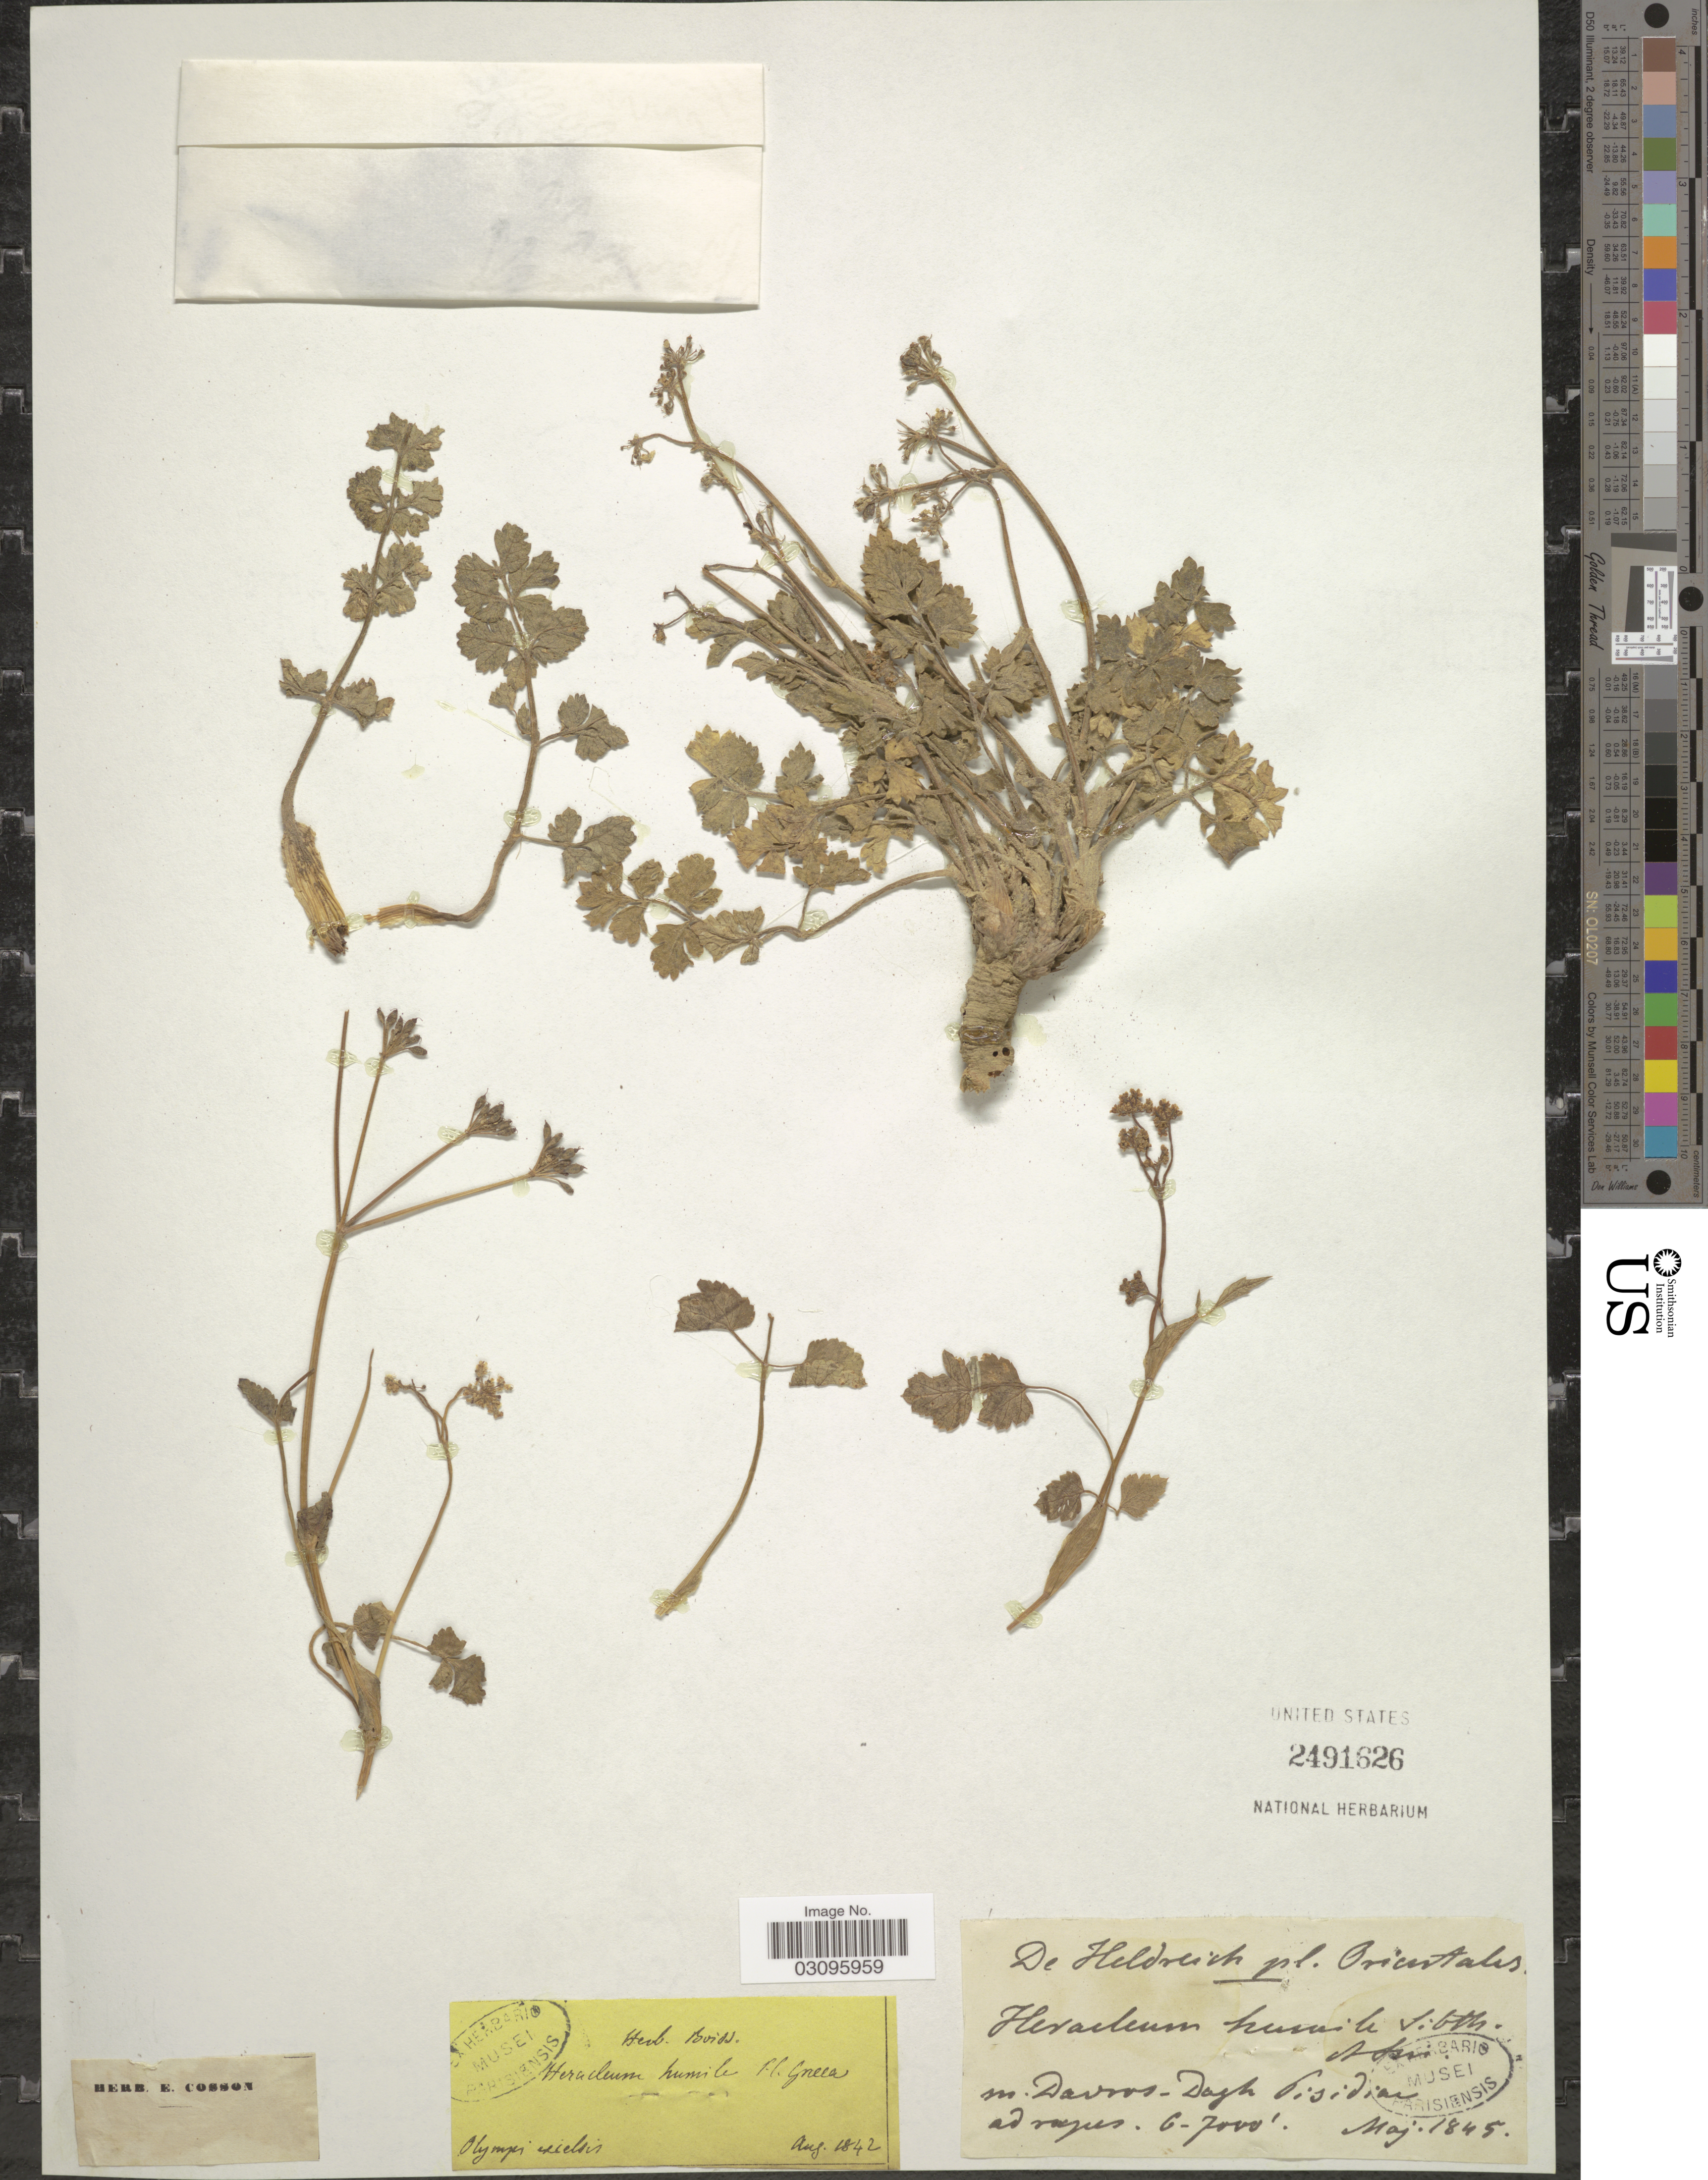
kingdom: Plantae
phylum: Tracheophyta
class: Magnoliopsida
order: Apiales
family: Apiaceae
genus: Heracleum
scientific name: Heracleum humile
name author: Sm.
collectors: -. De Heldreich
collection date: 1842-08/1845-05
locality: Orientales. M. Davros-Dagh bisidiar ad rupus. Olympi excelsis.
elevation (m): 1829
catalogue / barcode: US 2491626